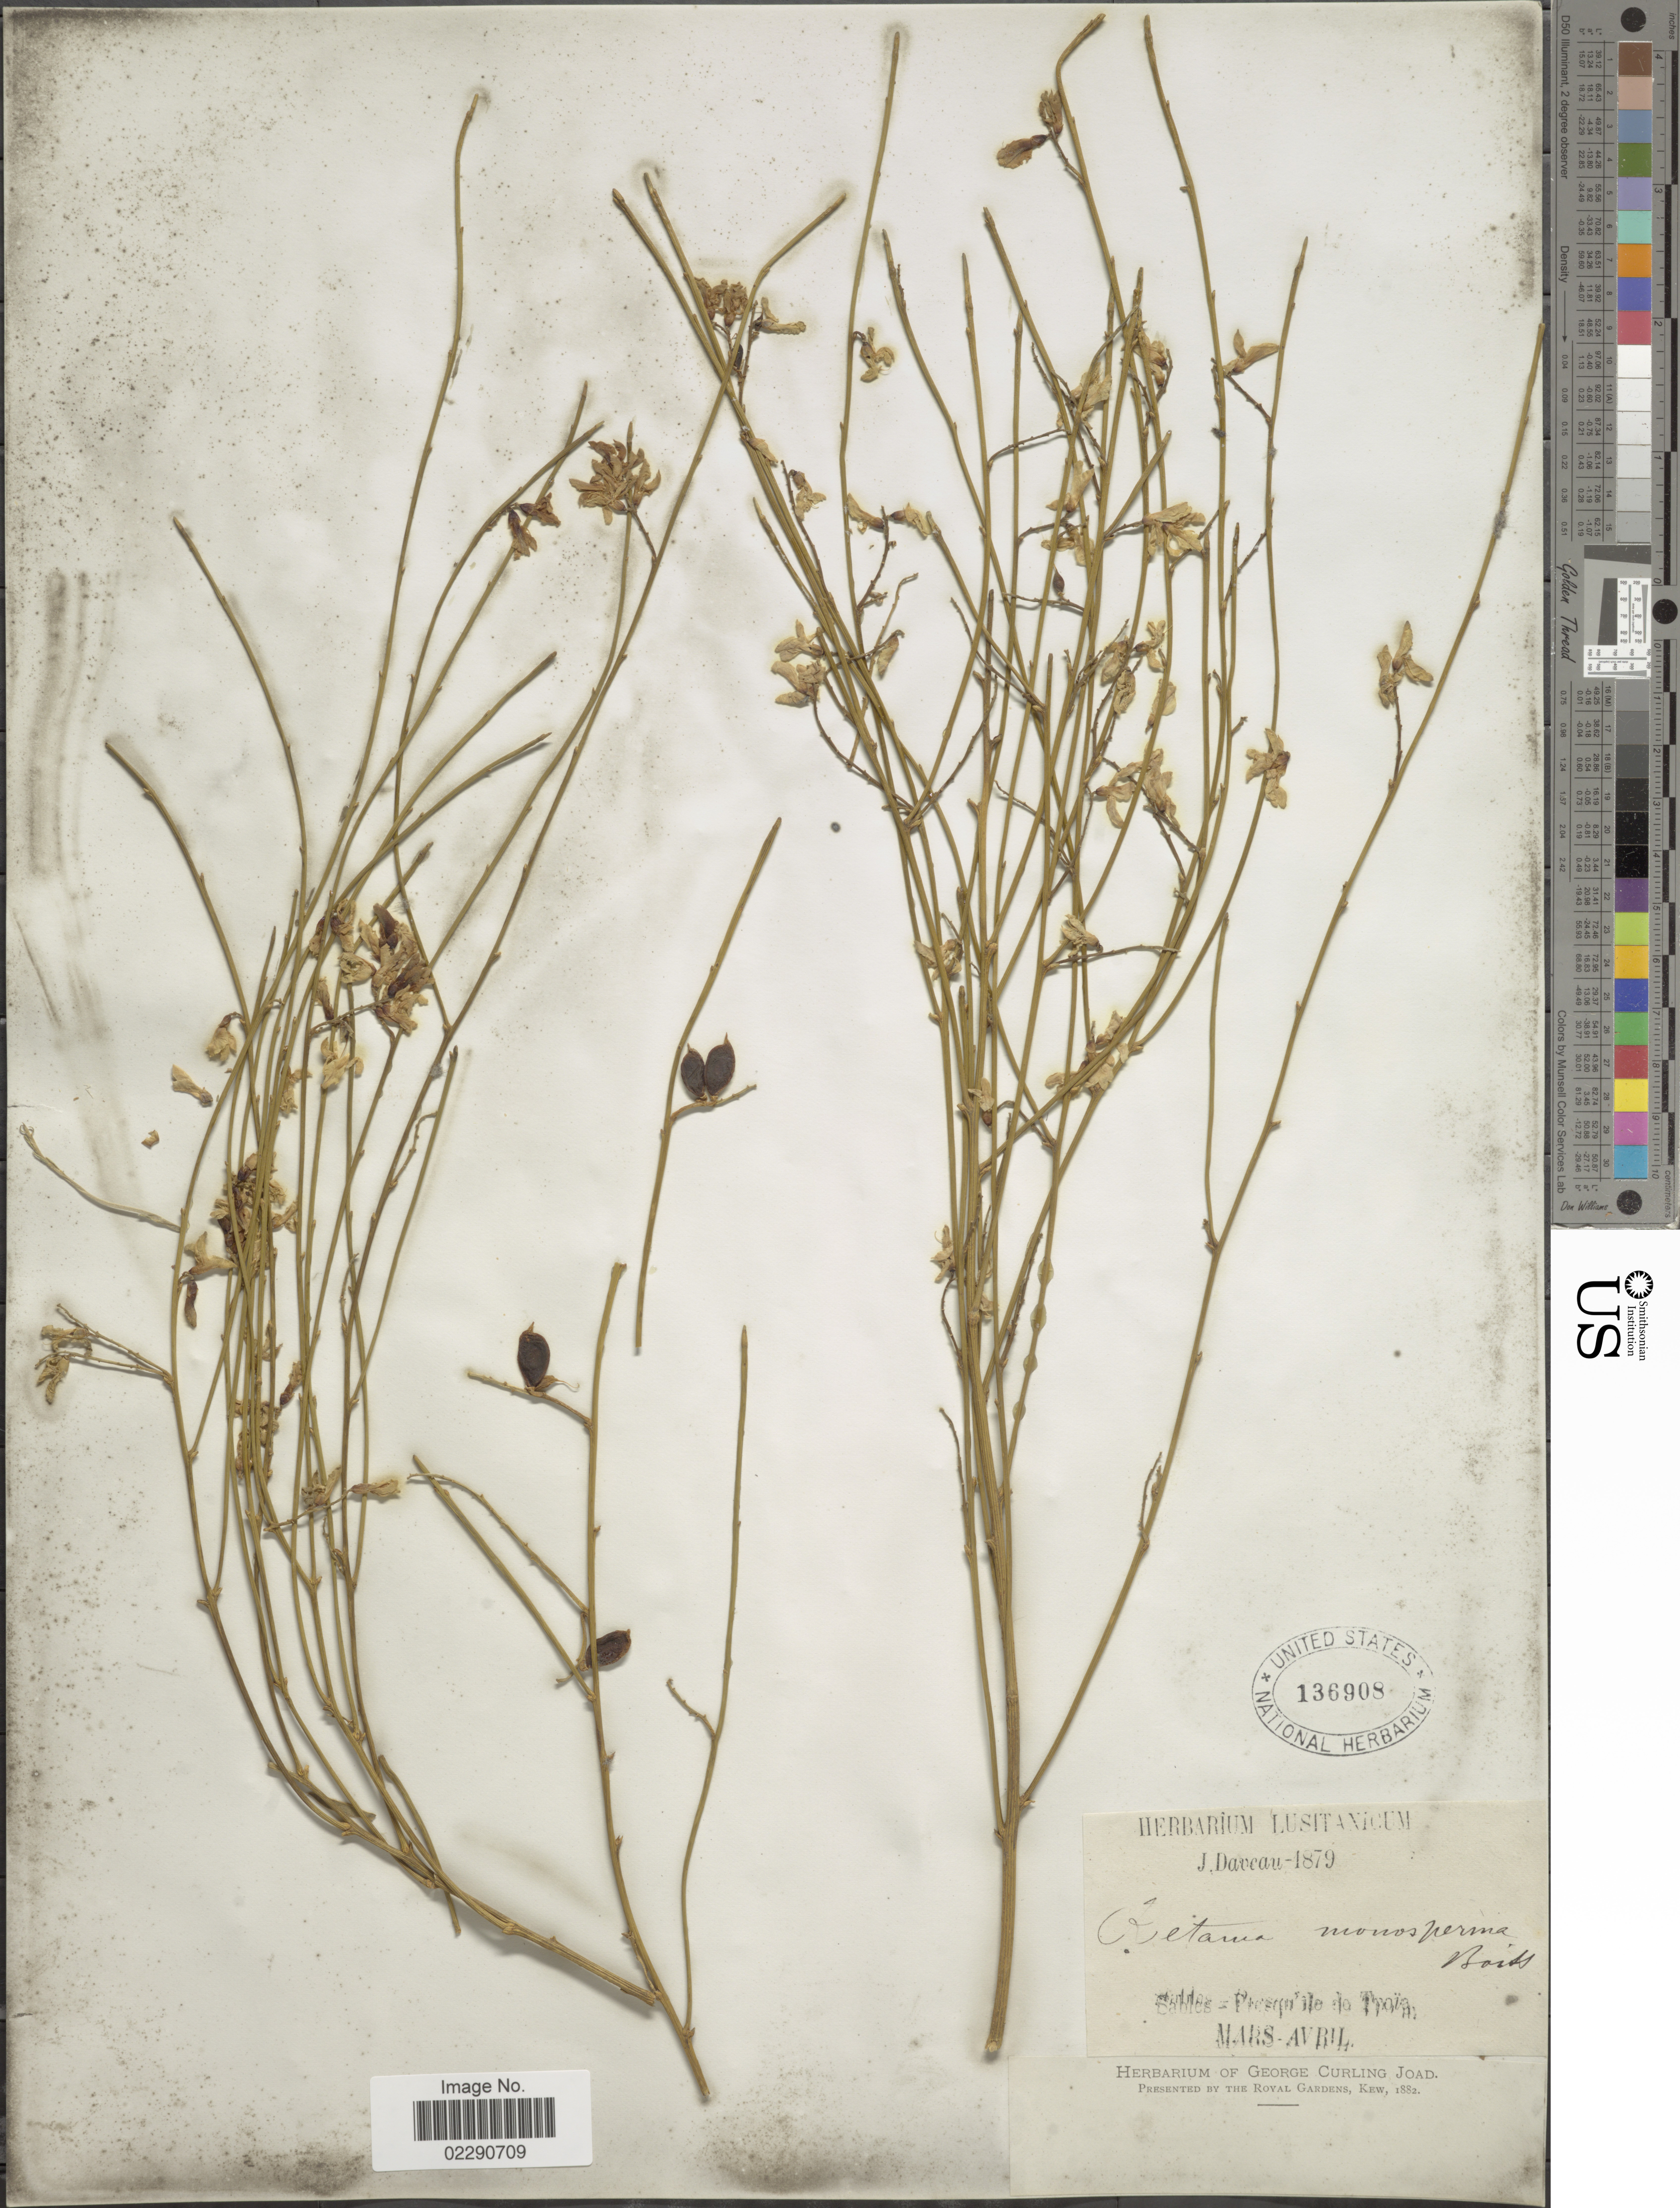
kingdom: Plantae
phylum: Tracheophyta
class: Magnoliopsida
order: Fabales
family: Fabaceae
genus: Retama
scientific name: Retama monosperma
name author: (L.) Boiss.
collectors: Daveau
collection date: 1879-03/1879-04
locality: [illegible text] Presquille[interpreted] da Troia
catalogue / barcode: US 136908